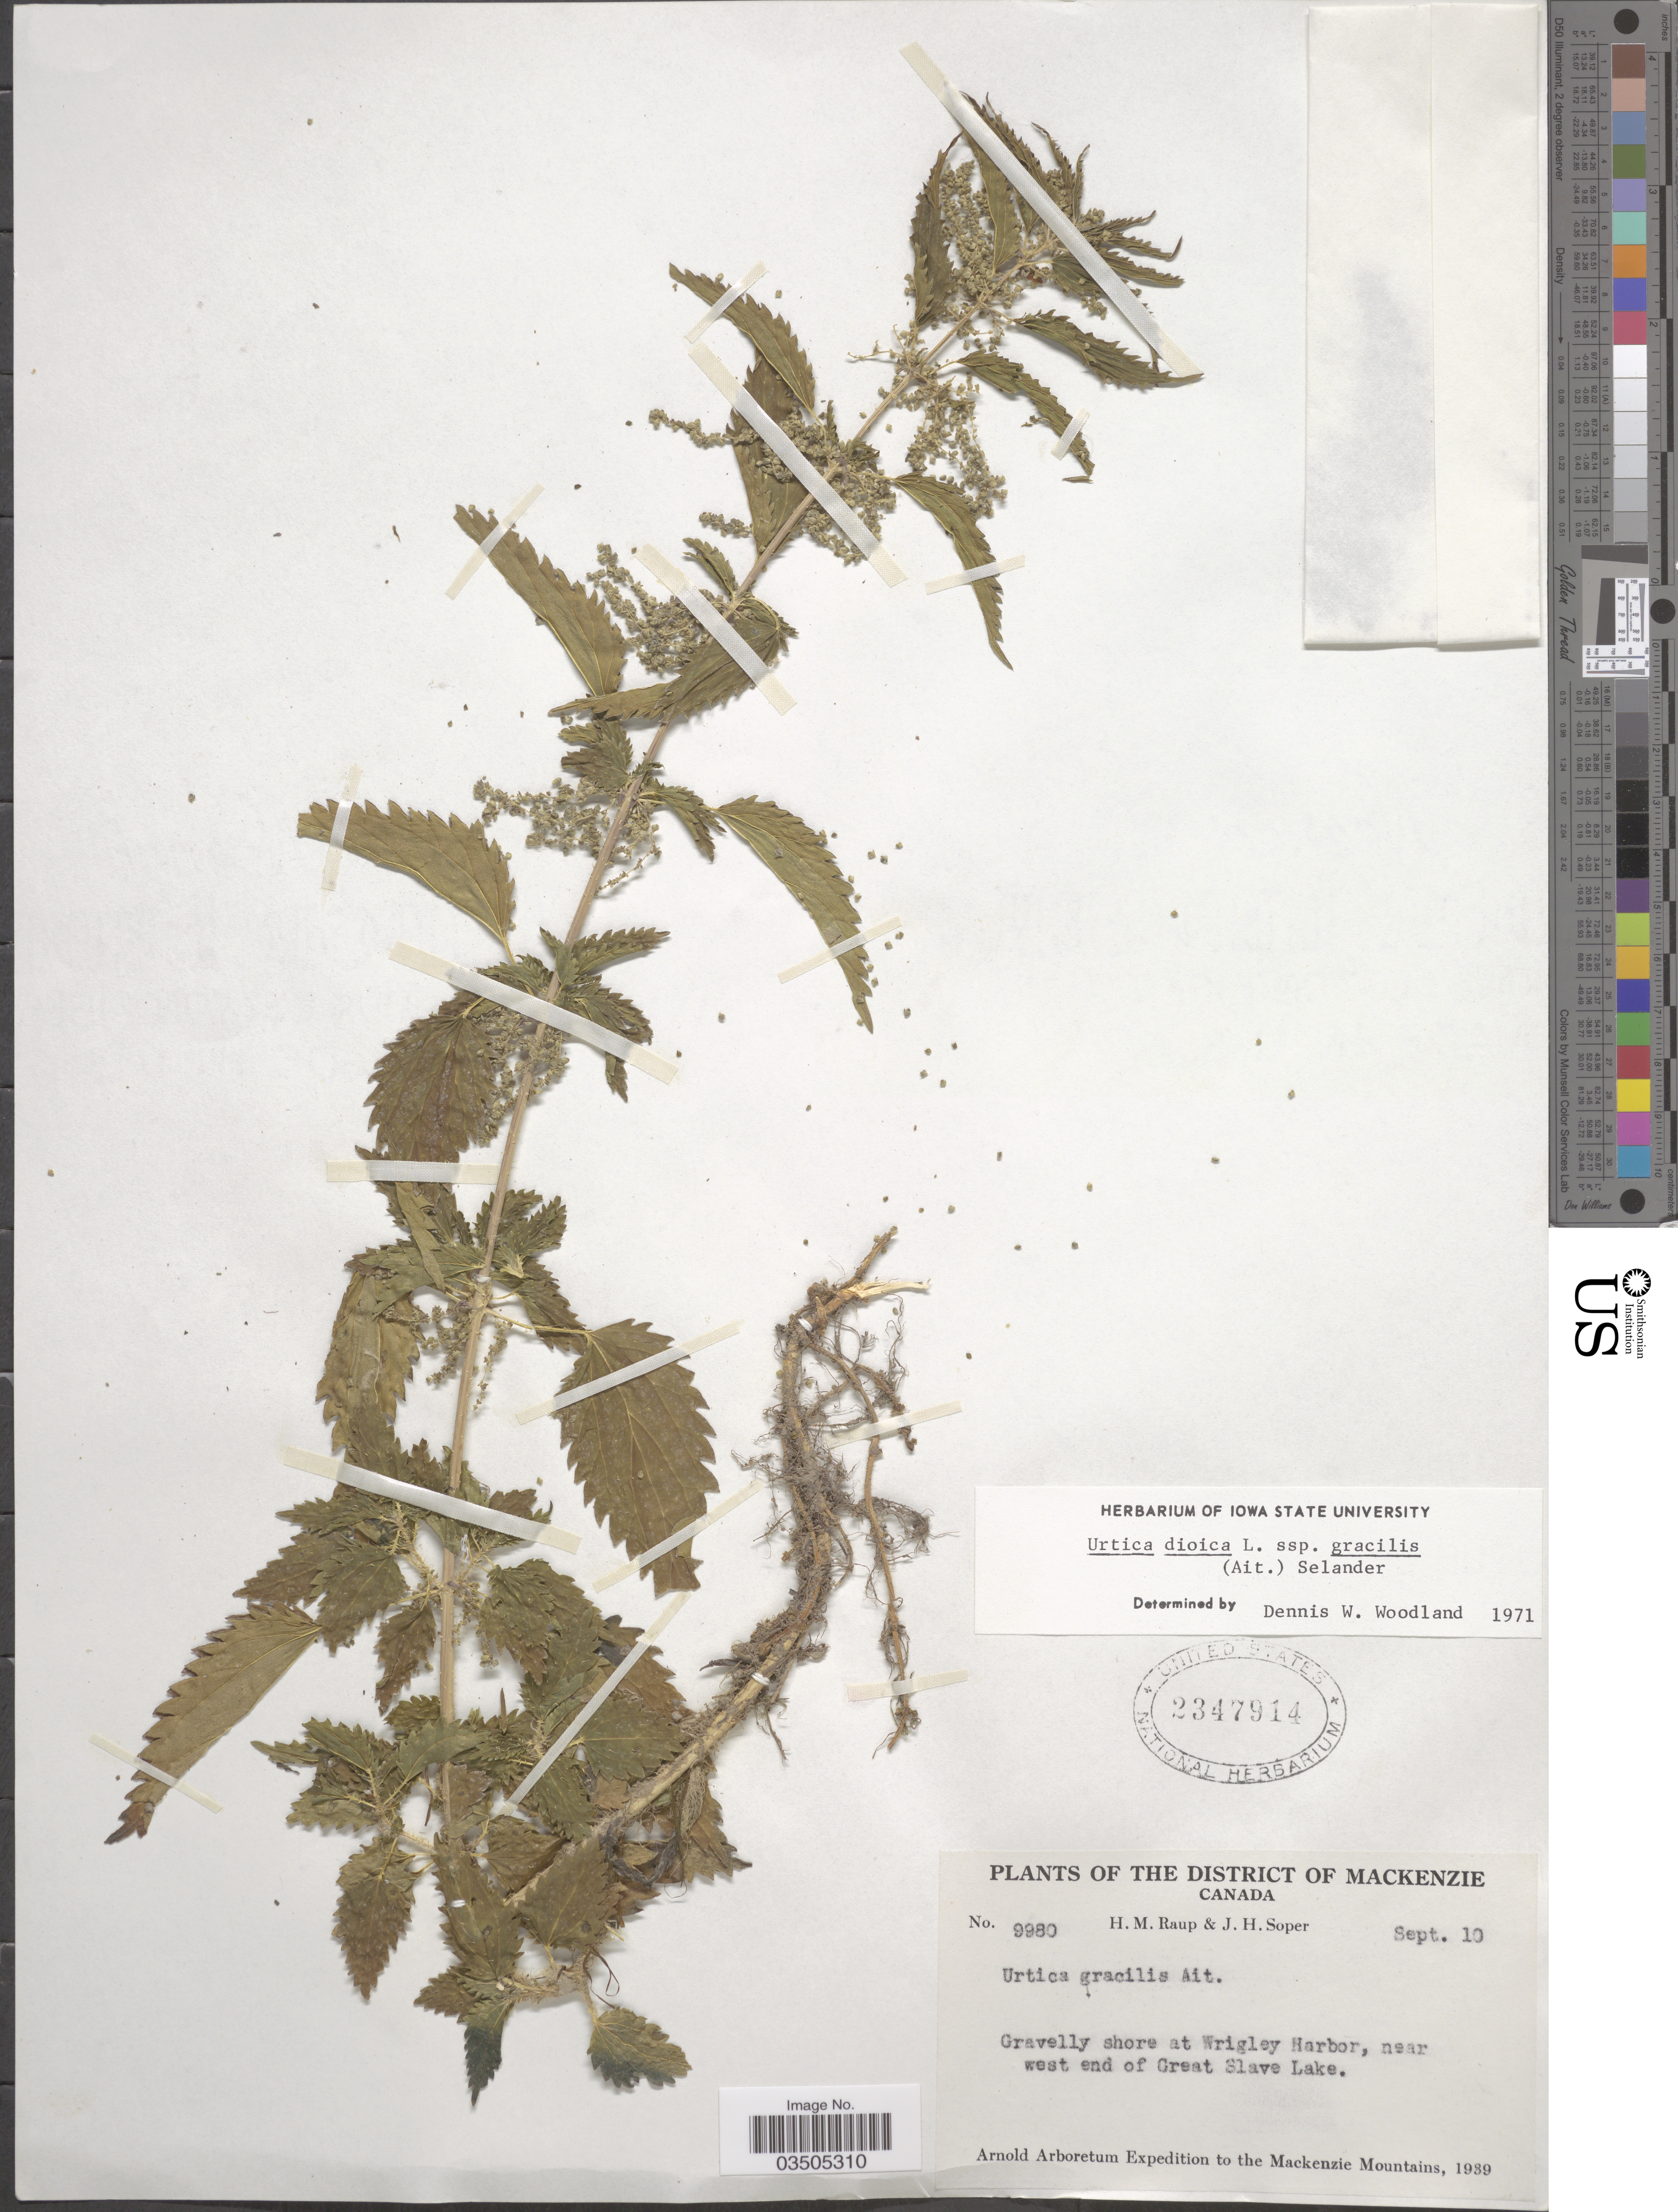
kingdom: Plantae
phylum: Tracheophyta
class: Magnoliopsida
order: Rosales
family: Urticaceae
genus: Urtica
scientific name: Urtica dioica subsp. gracilis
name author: L.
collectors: H. Raup & J. H. Soper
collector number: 9980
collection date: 1939-09-10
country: Canada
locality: The District of Mackenzie. Shore at Wrigley Harbor, near west end of Great Slave Lake. Mackenzie Mountains.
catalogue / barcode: US 2347914